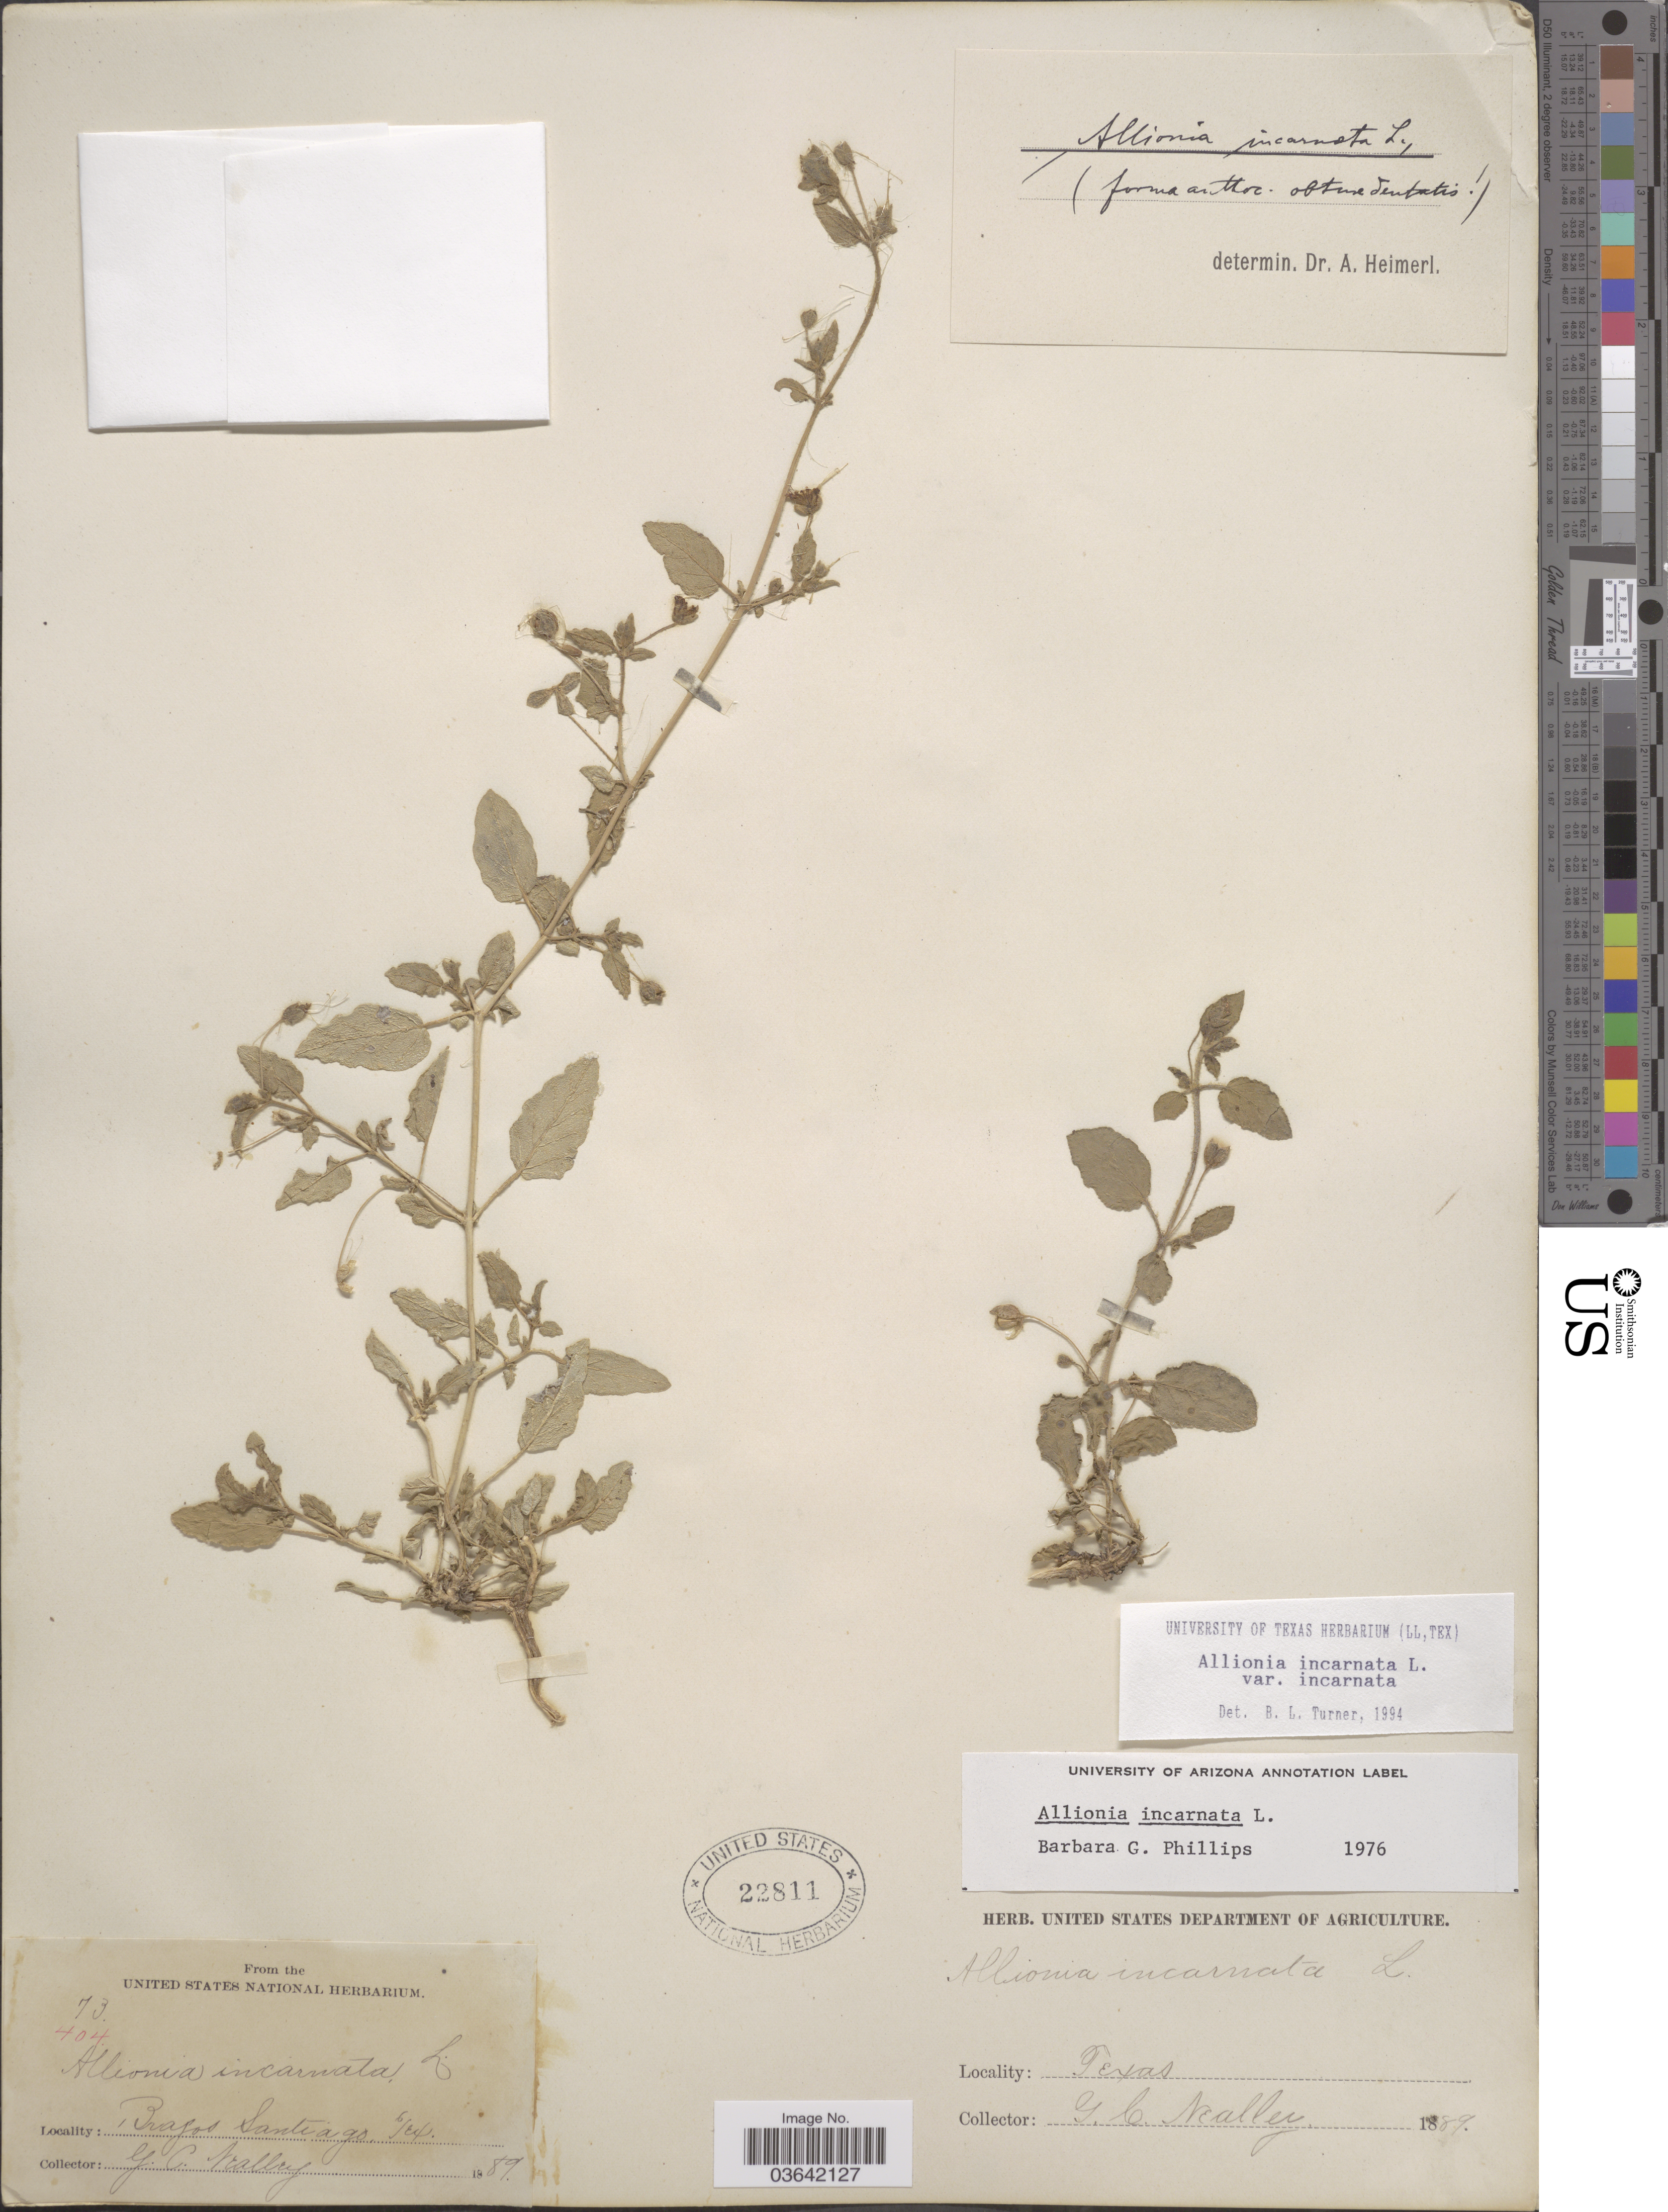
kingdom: Plantae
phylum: Tracheophyta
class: Magnoliopsida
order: Caryophyllales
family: Nyctaginaceae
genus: Allionia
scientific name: Allionia incarnata var. incarnata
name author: L.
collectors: G. Neally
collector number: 73/404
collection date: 1889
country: United States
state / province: Texas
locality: Brazos Santiago.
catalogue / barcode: US 22811